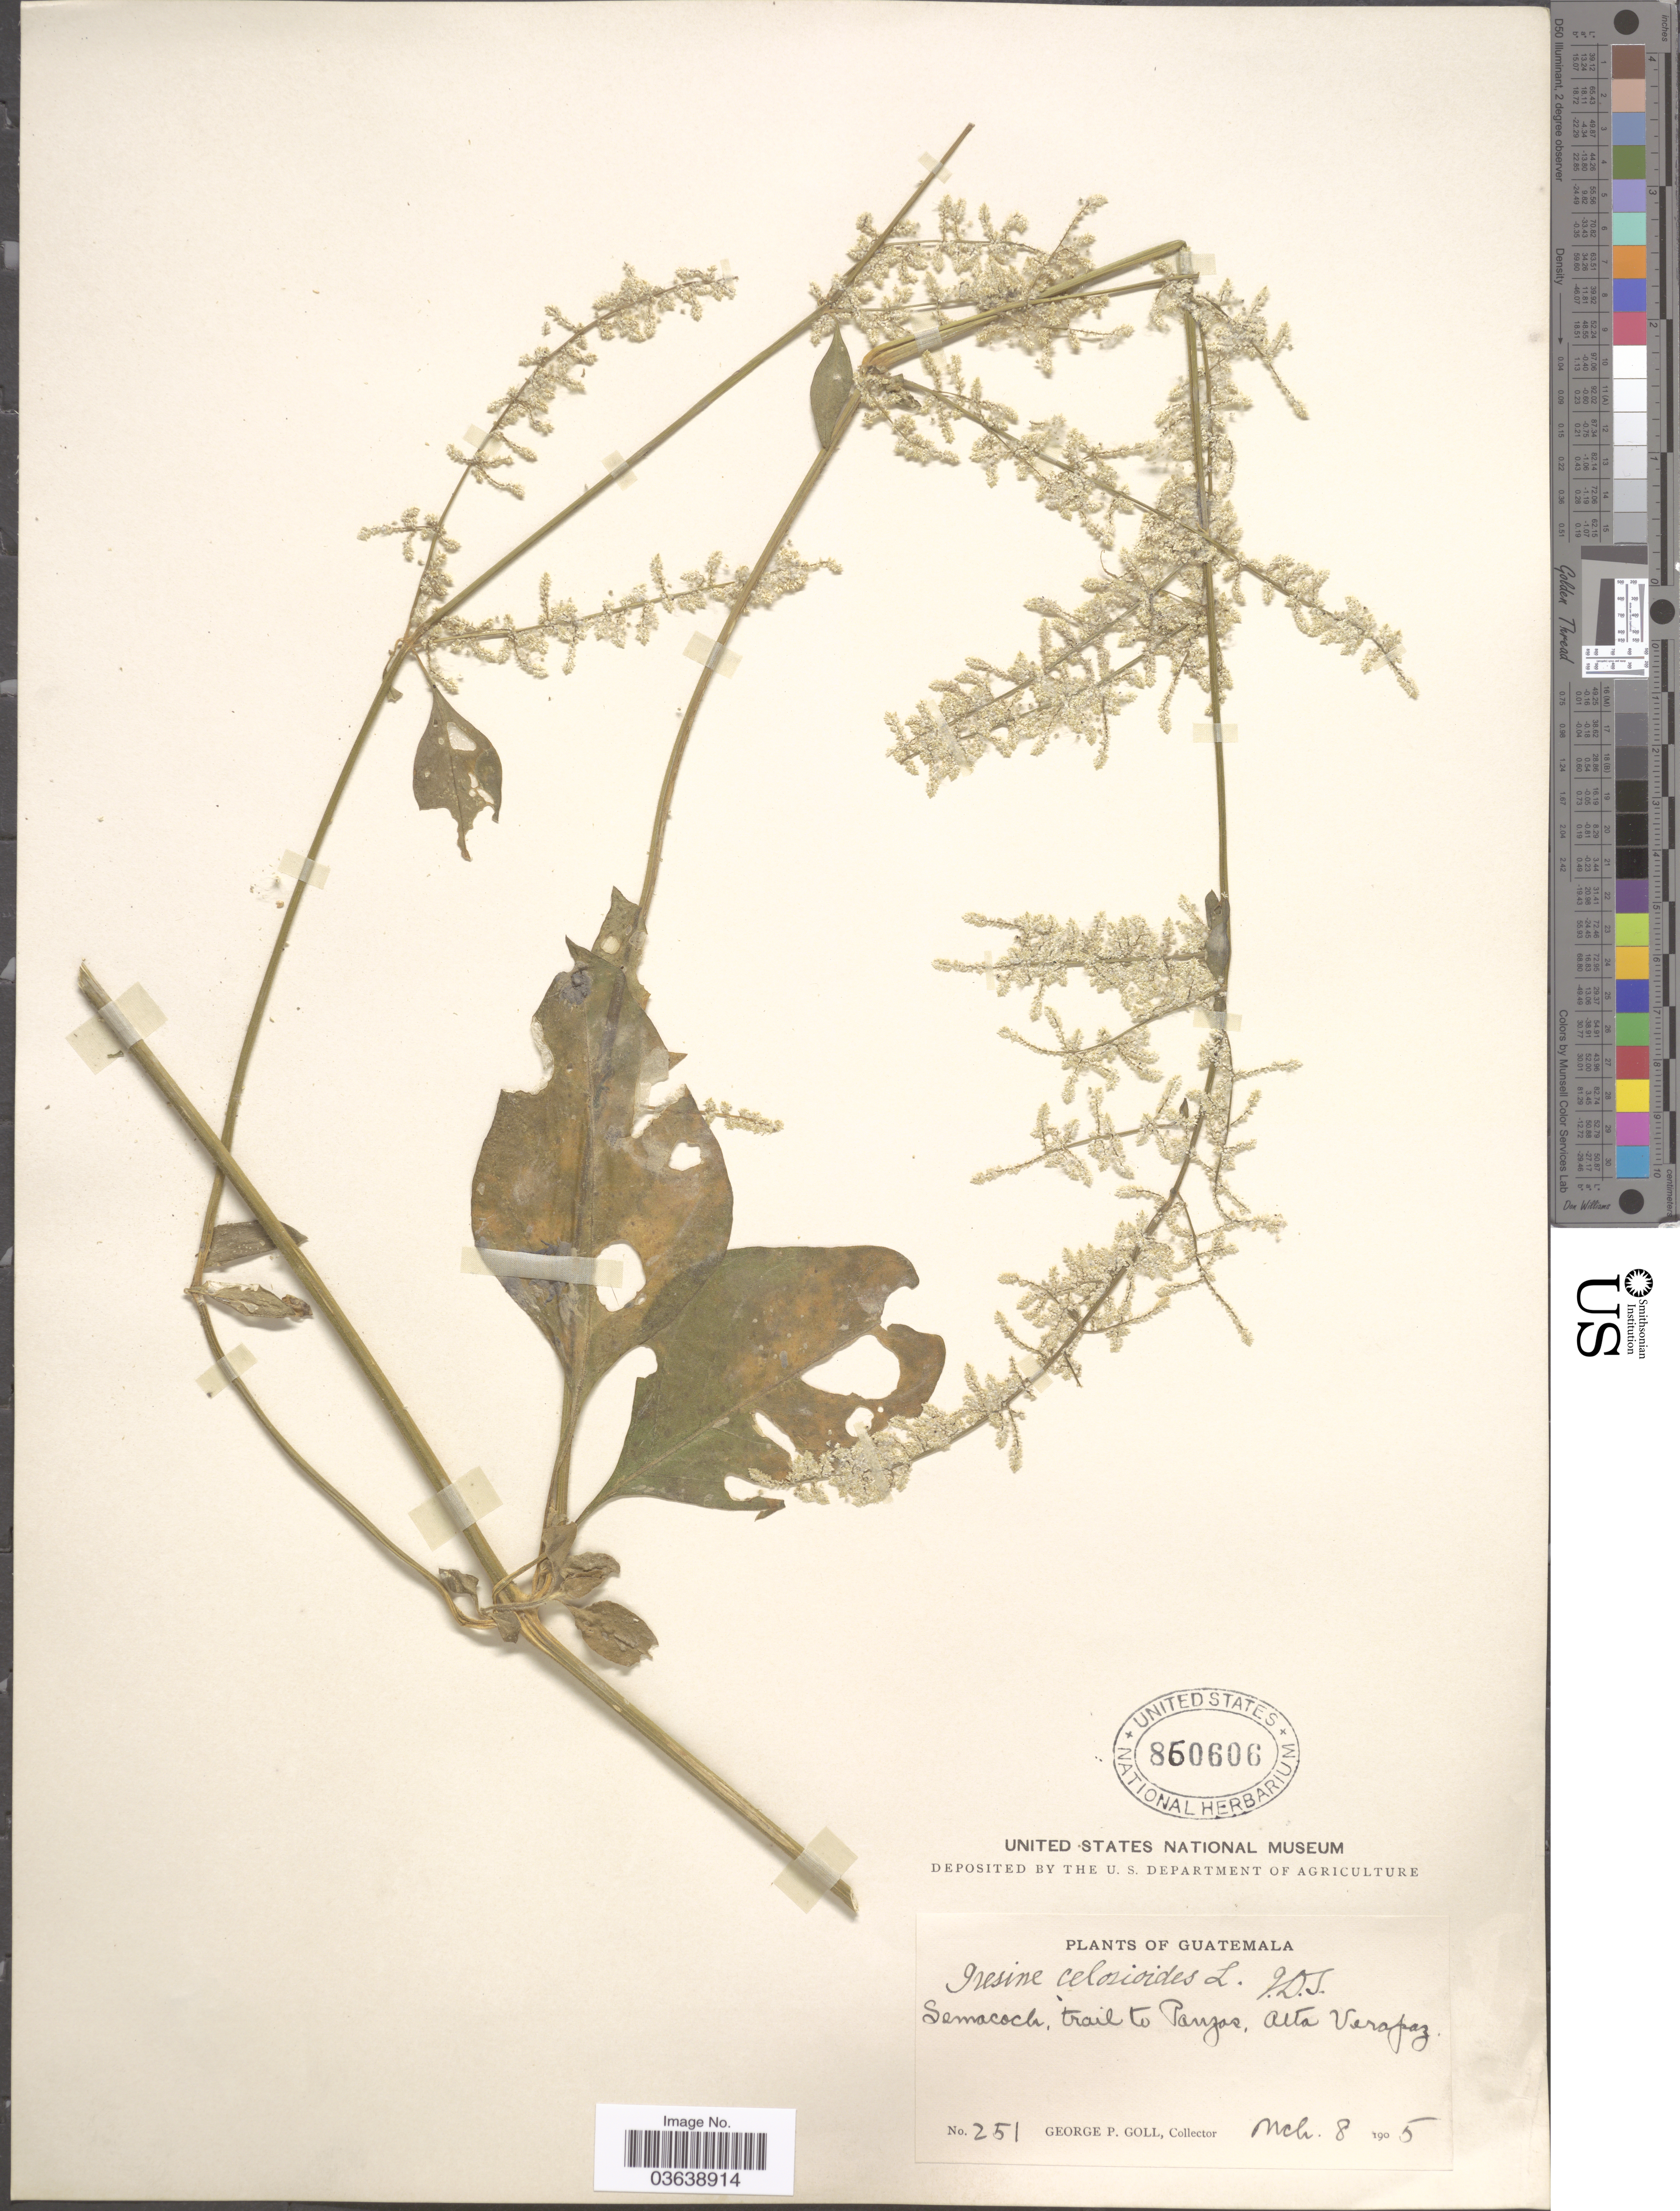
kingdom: Plantae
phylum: Tracheophyta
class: Magnoliopsida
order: Caryophyllales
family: Amaranthaceae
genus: Iresine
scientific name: Iresine celosia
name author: L.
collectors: G. P. Goll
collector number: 251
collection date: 1905-03-08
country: Guatemala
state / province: Alta Verapaz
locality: Semacoch, trail to Panzas.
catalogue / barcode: US 860606